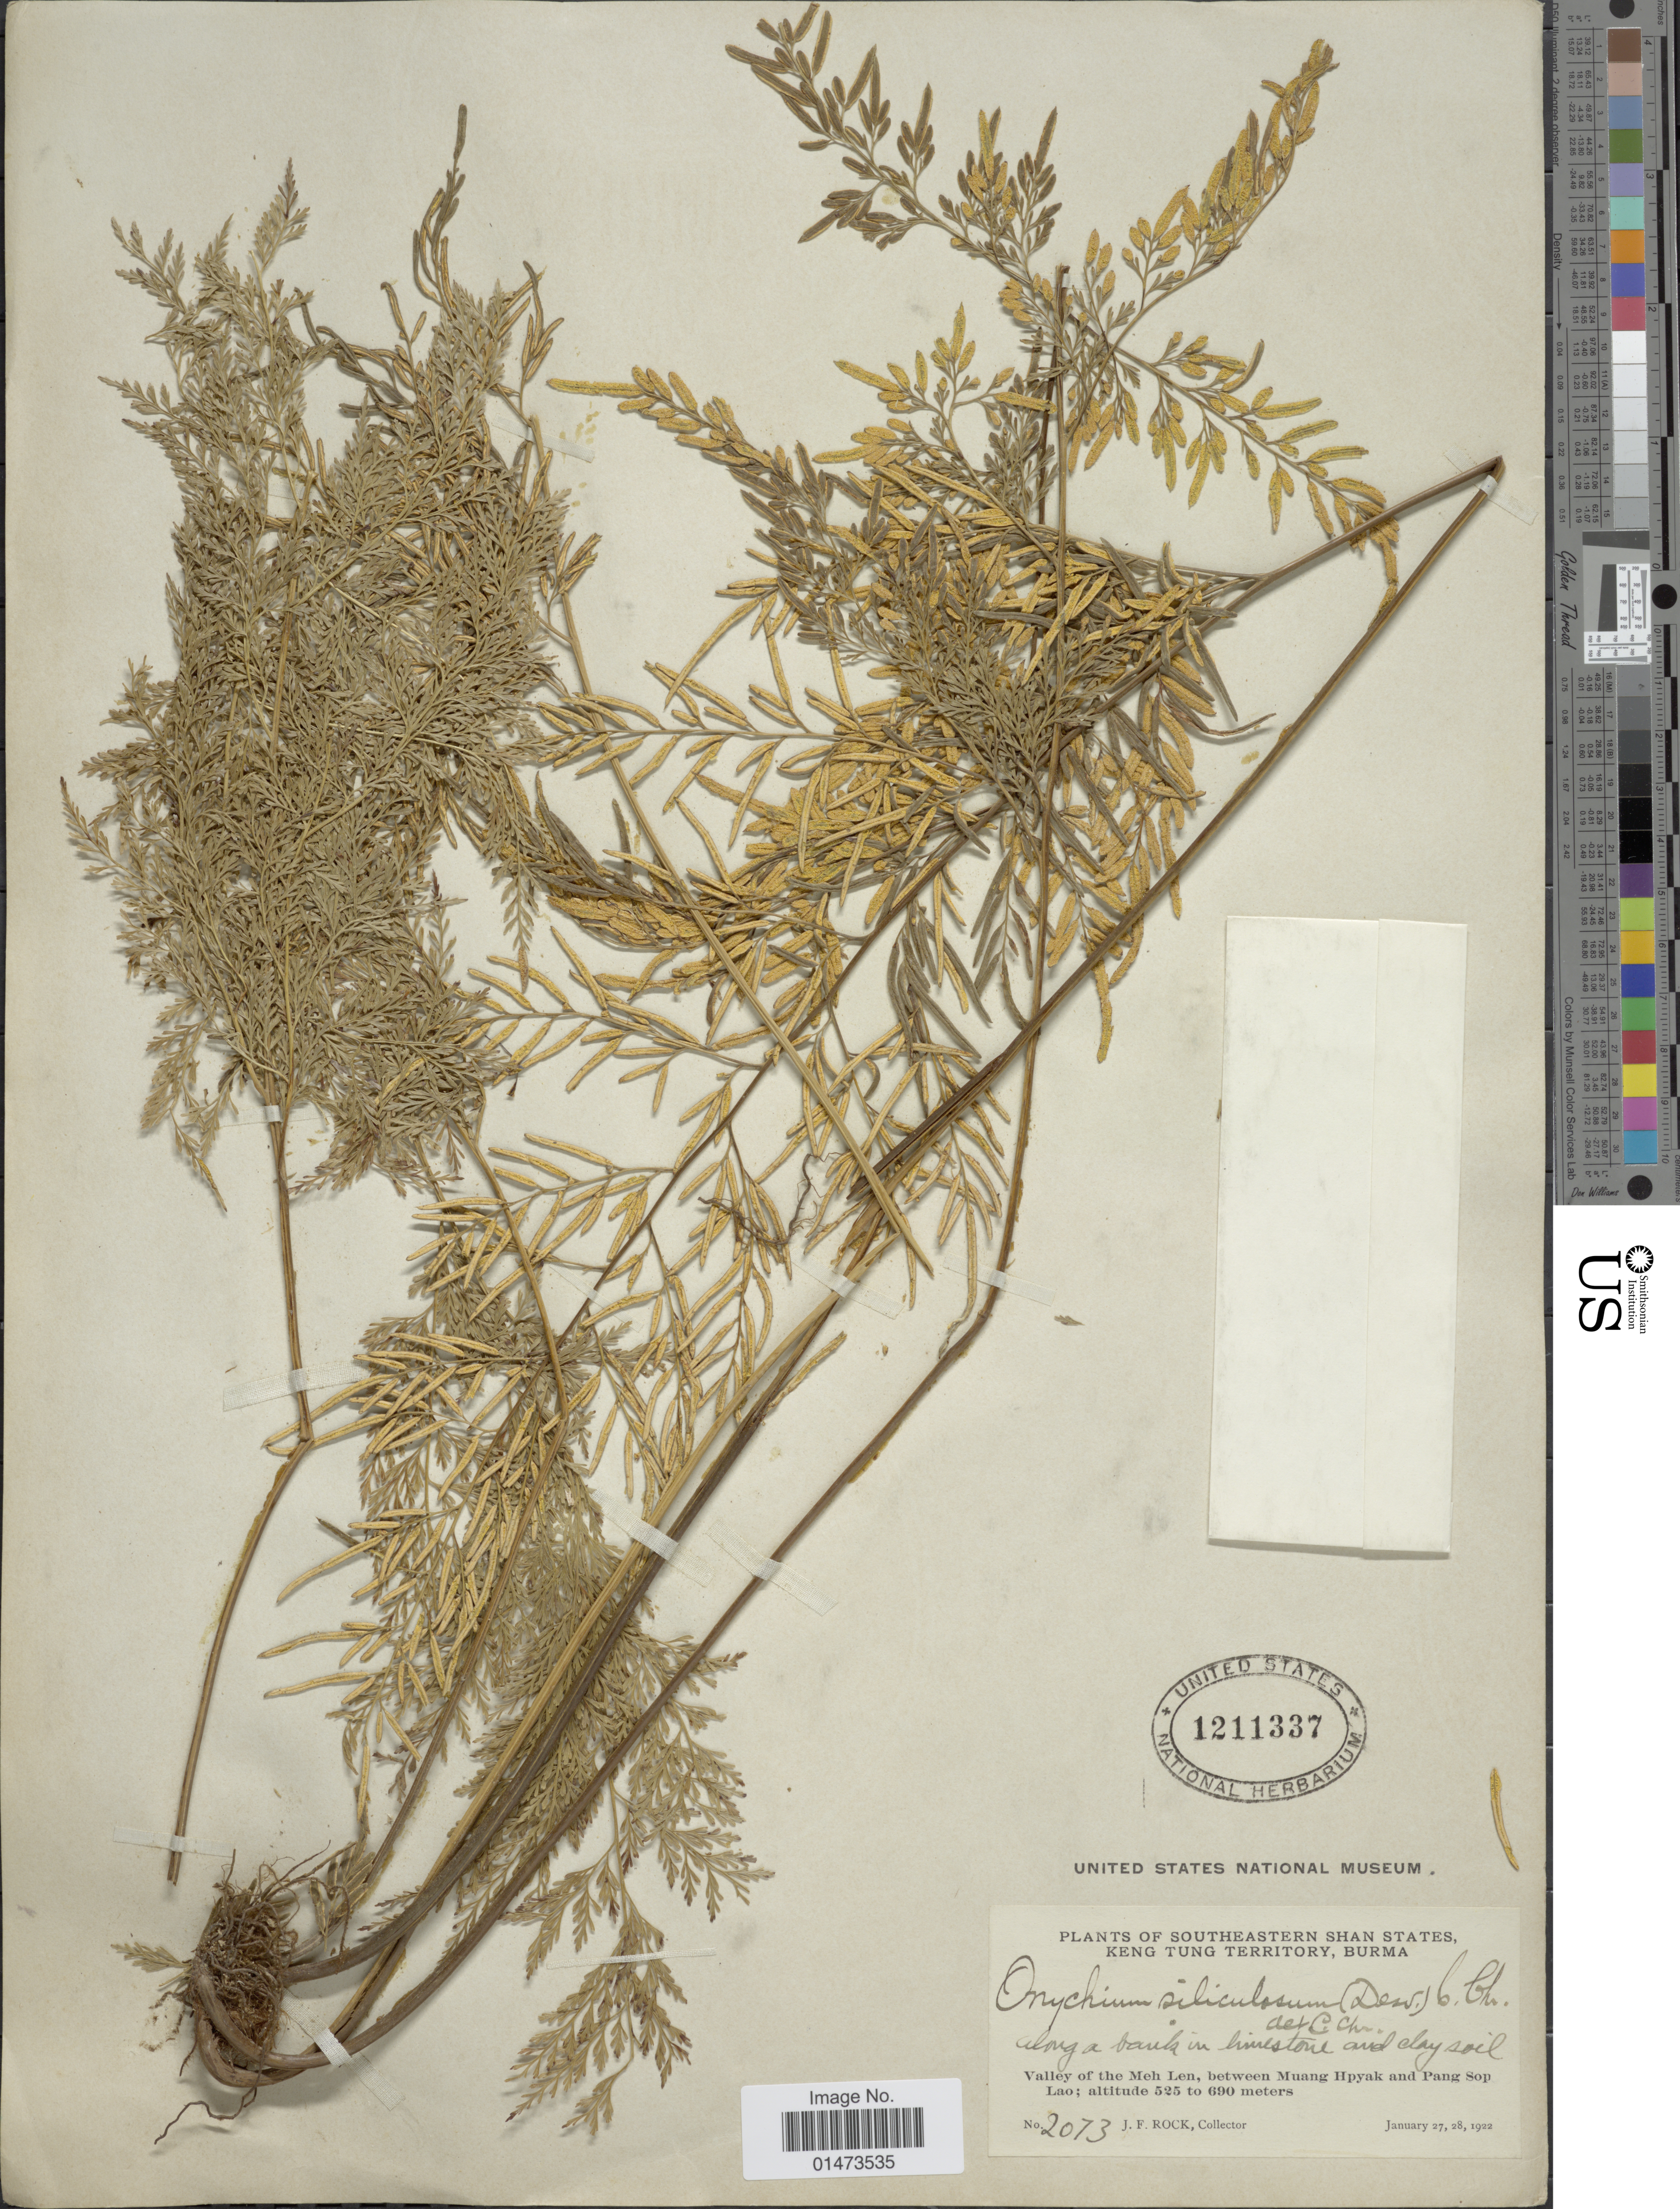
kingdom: Plantae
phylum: Tracheophyta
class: Polypodiopsida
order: Polypodiales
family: Pteridaceae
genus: Onychium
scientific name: Onychium siliculosum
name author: (Desv.) C. Chr.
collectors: J. Rock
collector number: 2073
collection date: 1922-01-27/1922-01-28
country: Myanmar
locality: Southeastern Shan States, Keng Tung Territory, Burma, along a bank in limestone and clay soil. Valley of the Meh Len, between Muang Hpyak and Pang Sop Lao.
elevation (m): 525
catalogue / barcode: US 1211337